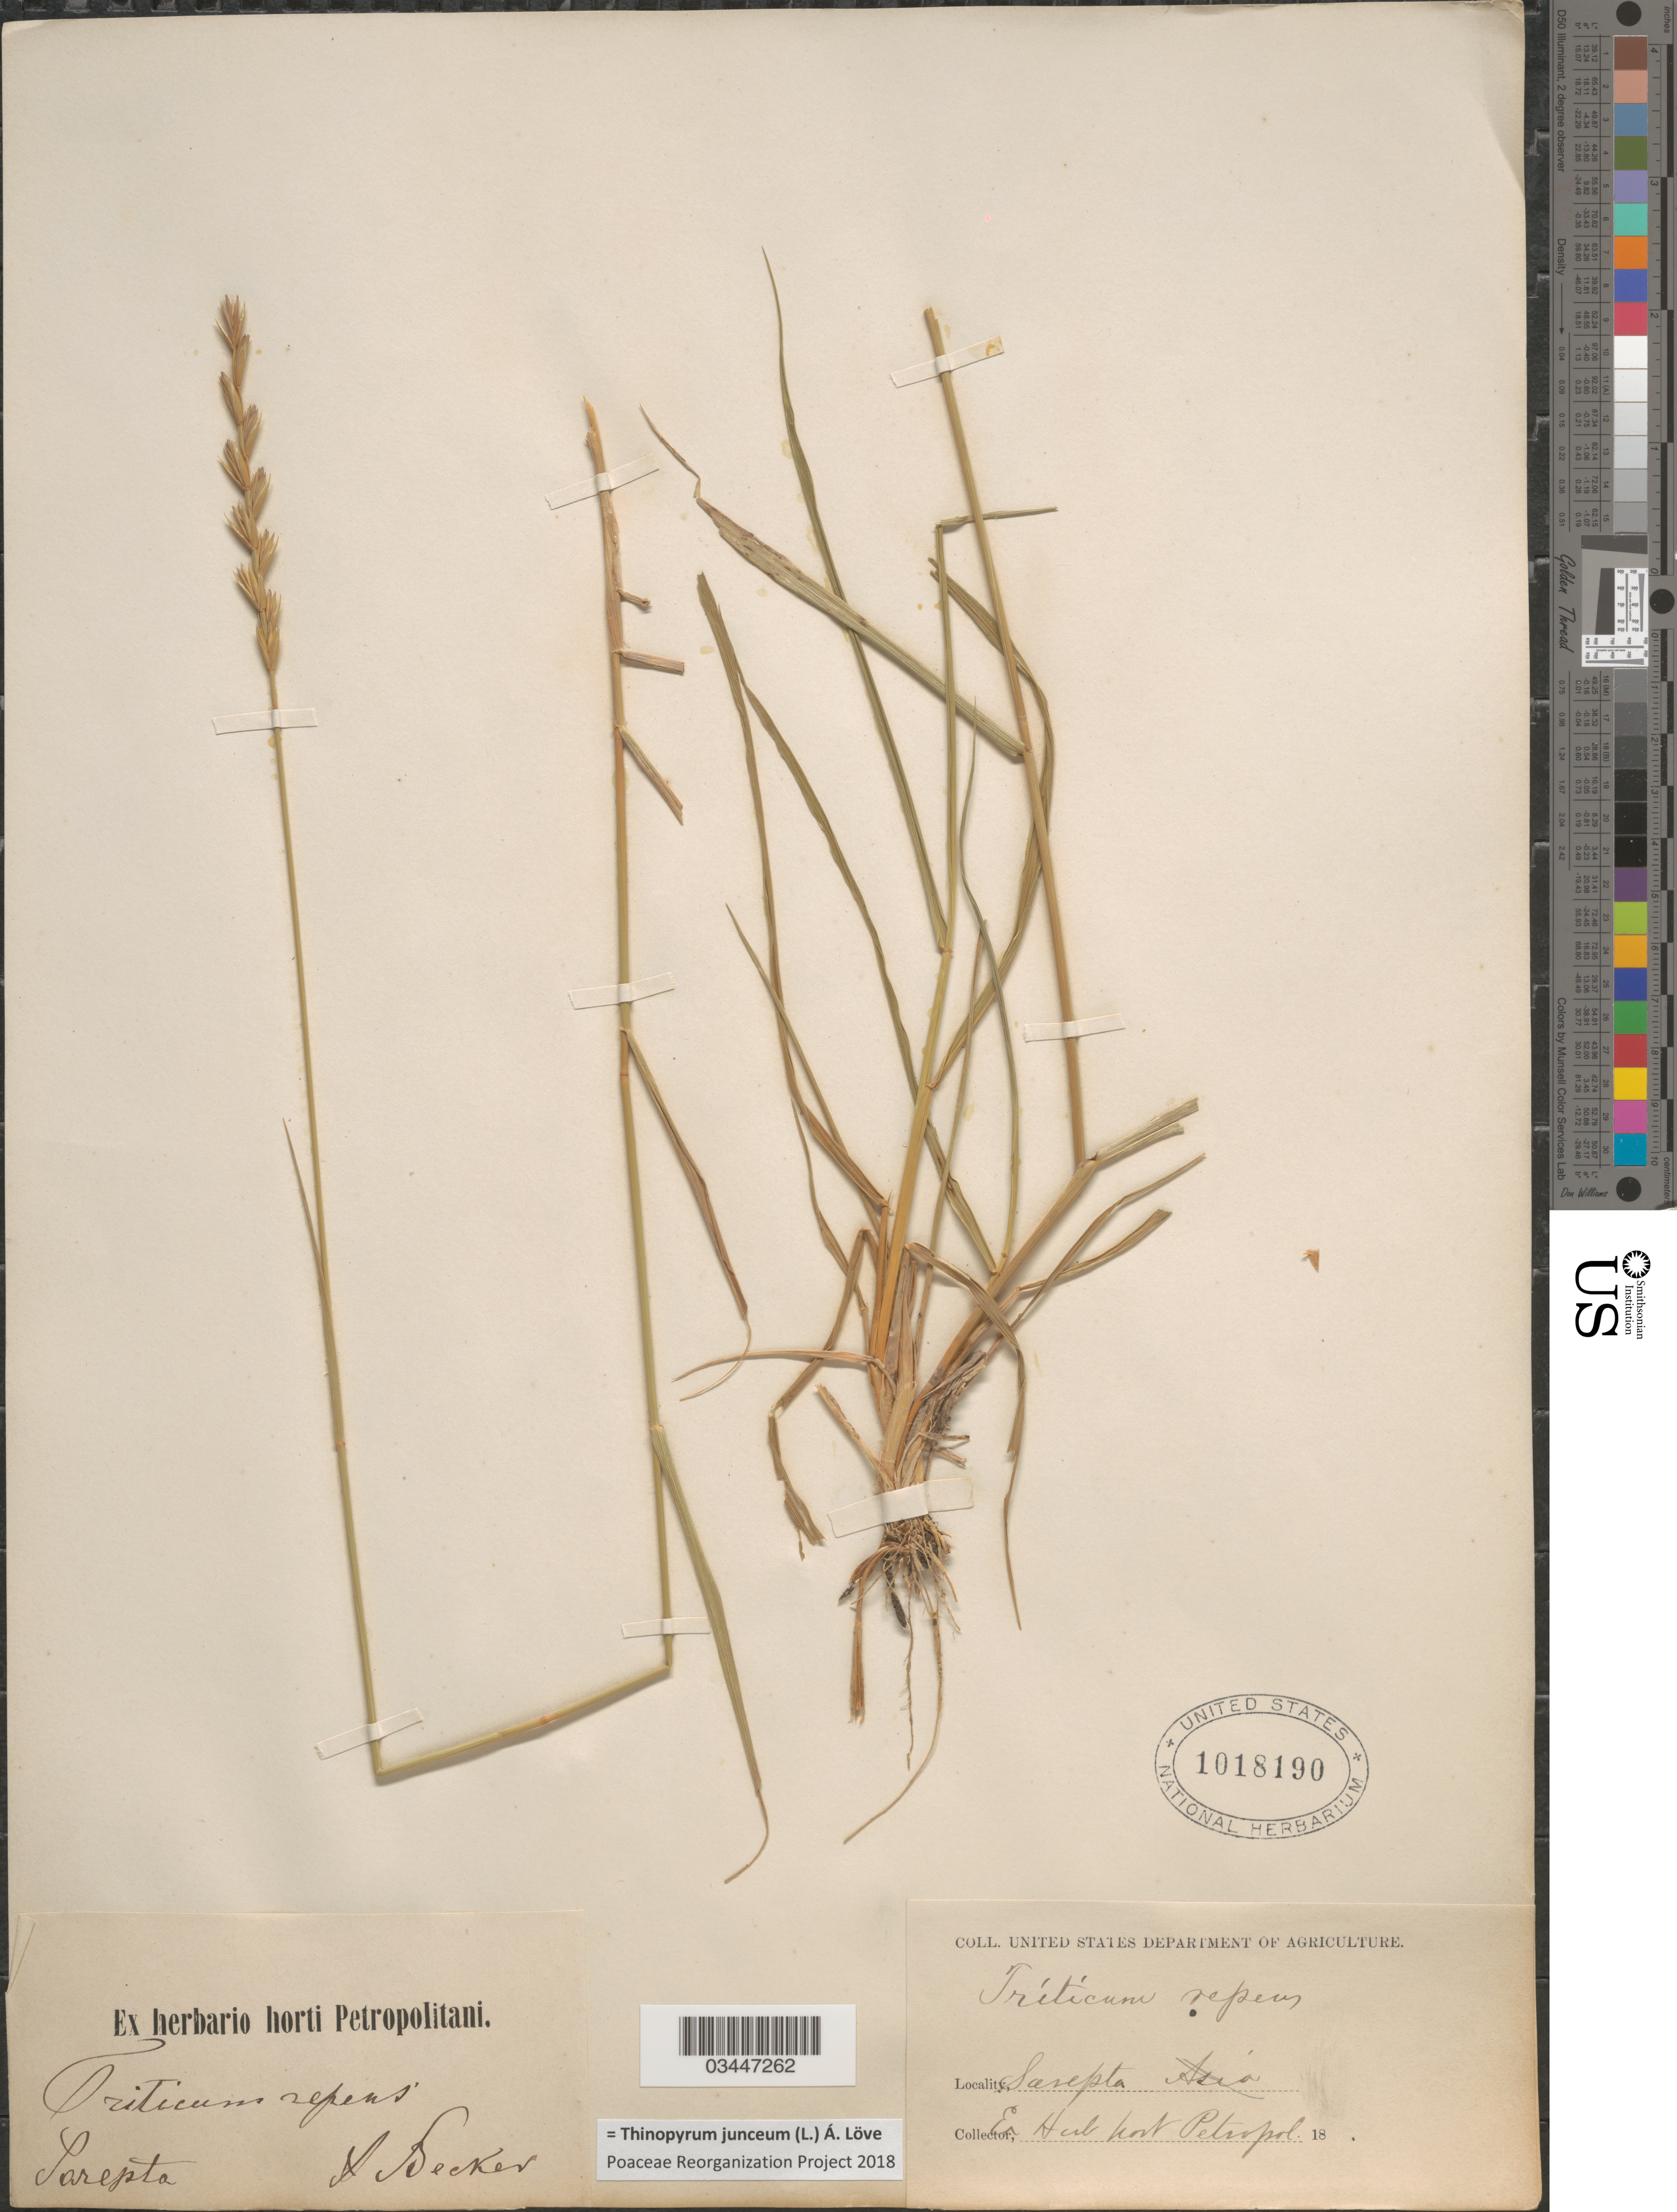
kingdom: Plantae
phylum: Tracheophyta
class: Liliopsida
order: Poales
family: Poaceae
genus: Thinopyrum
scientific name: Thinopyrum junceum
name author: (L.) Á. Löve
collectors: A. Becker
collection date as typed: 18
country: Russian Federation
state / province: Volgograd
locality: Sarepta.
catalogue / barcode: US 1018190